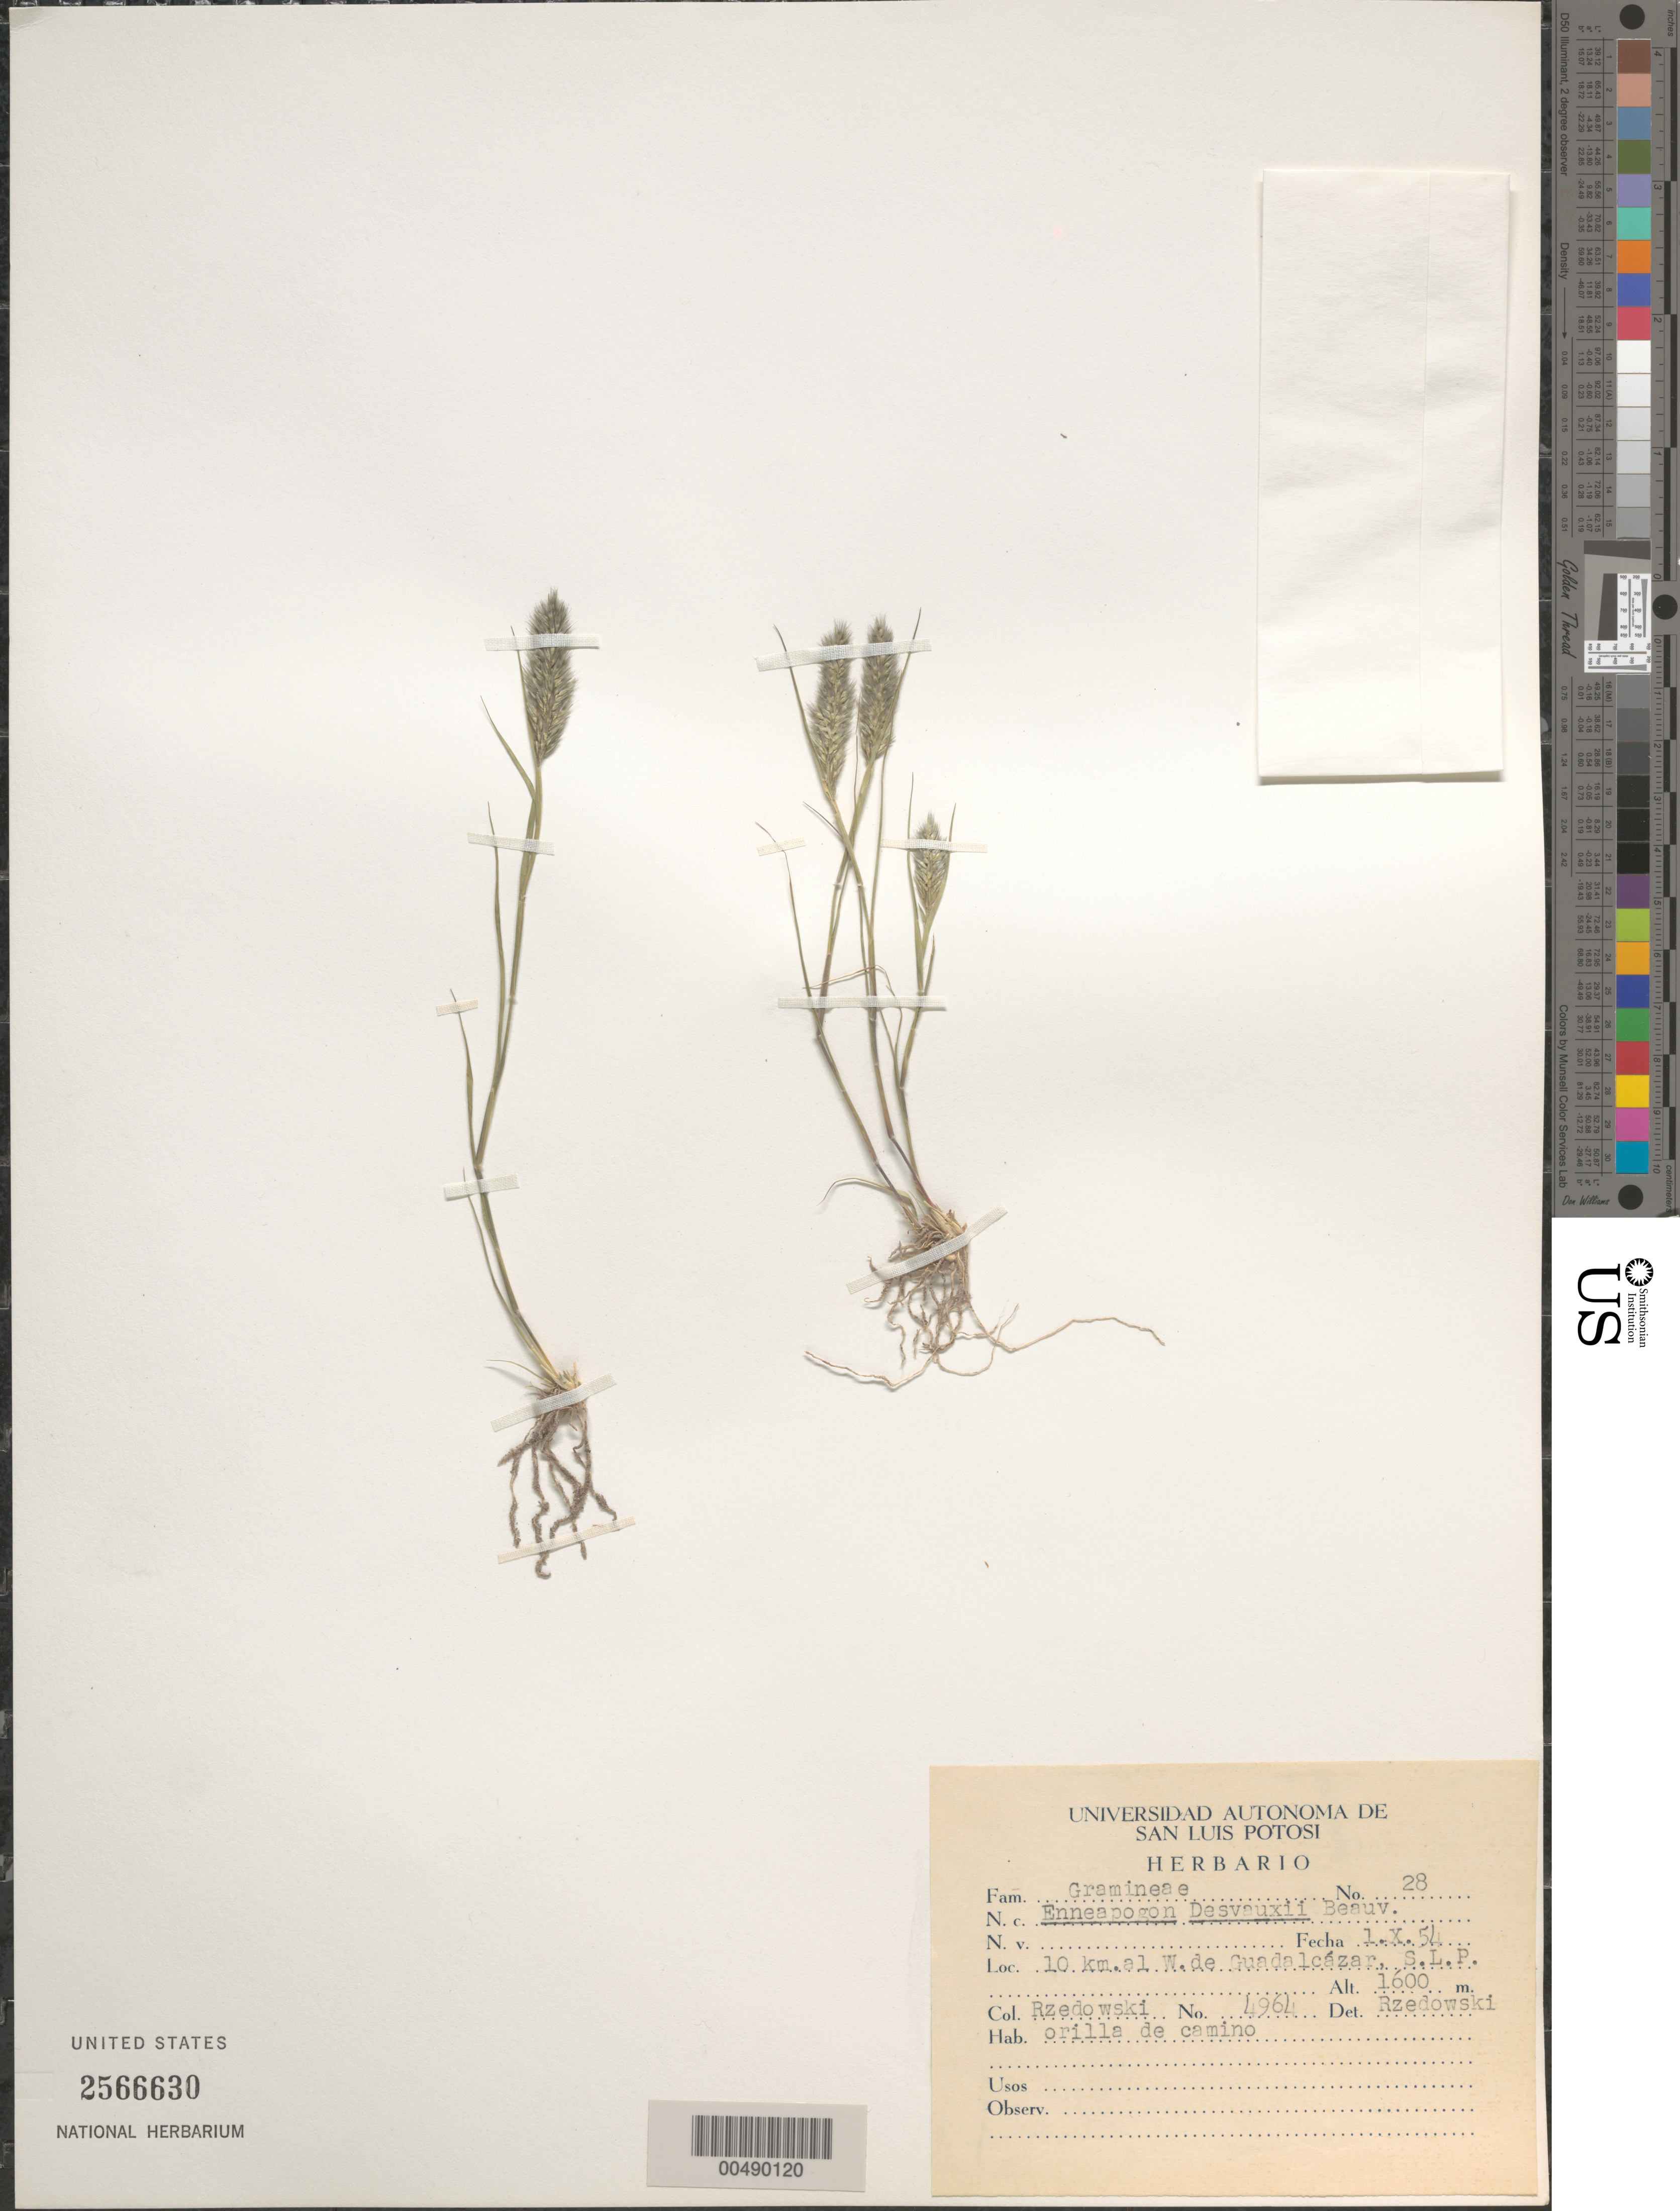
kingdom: Plantae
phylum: Tracheophyta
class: Liliopsida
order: Poales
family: Poaceae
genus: Enneapogon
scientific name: Enneapogon desvauxii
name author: P. Beauv.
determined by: Rzedowski, J.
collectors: J. Rzedowski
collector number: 4964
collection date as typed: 1 Oct 1954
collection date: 1954-10-01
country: Mexico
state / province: San Luis Potosi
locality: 10 km W of Guadalcázar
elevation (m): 1600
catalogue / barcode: US 2566630